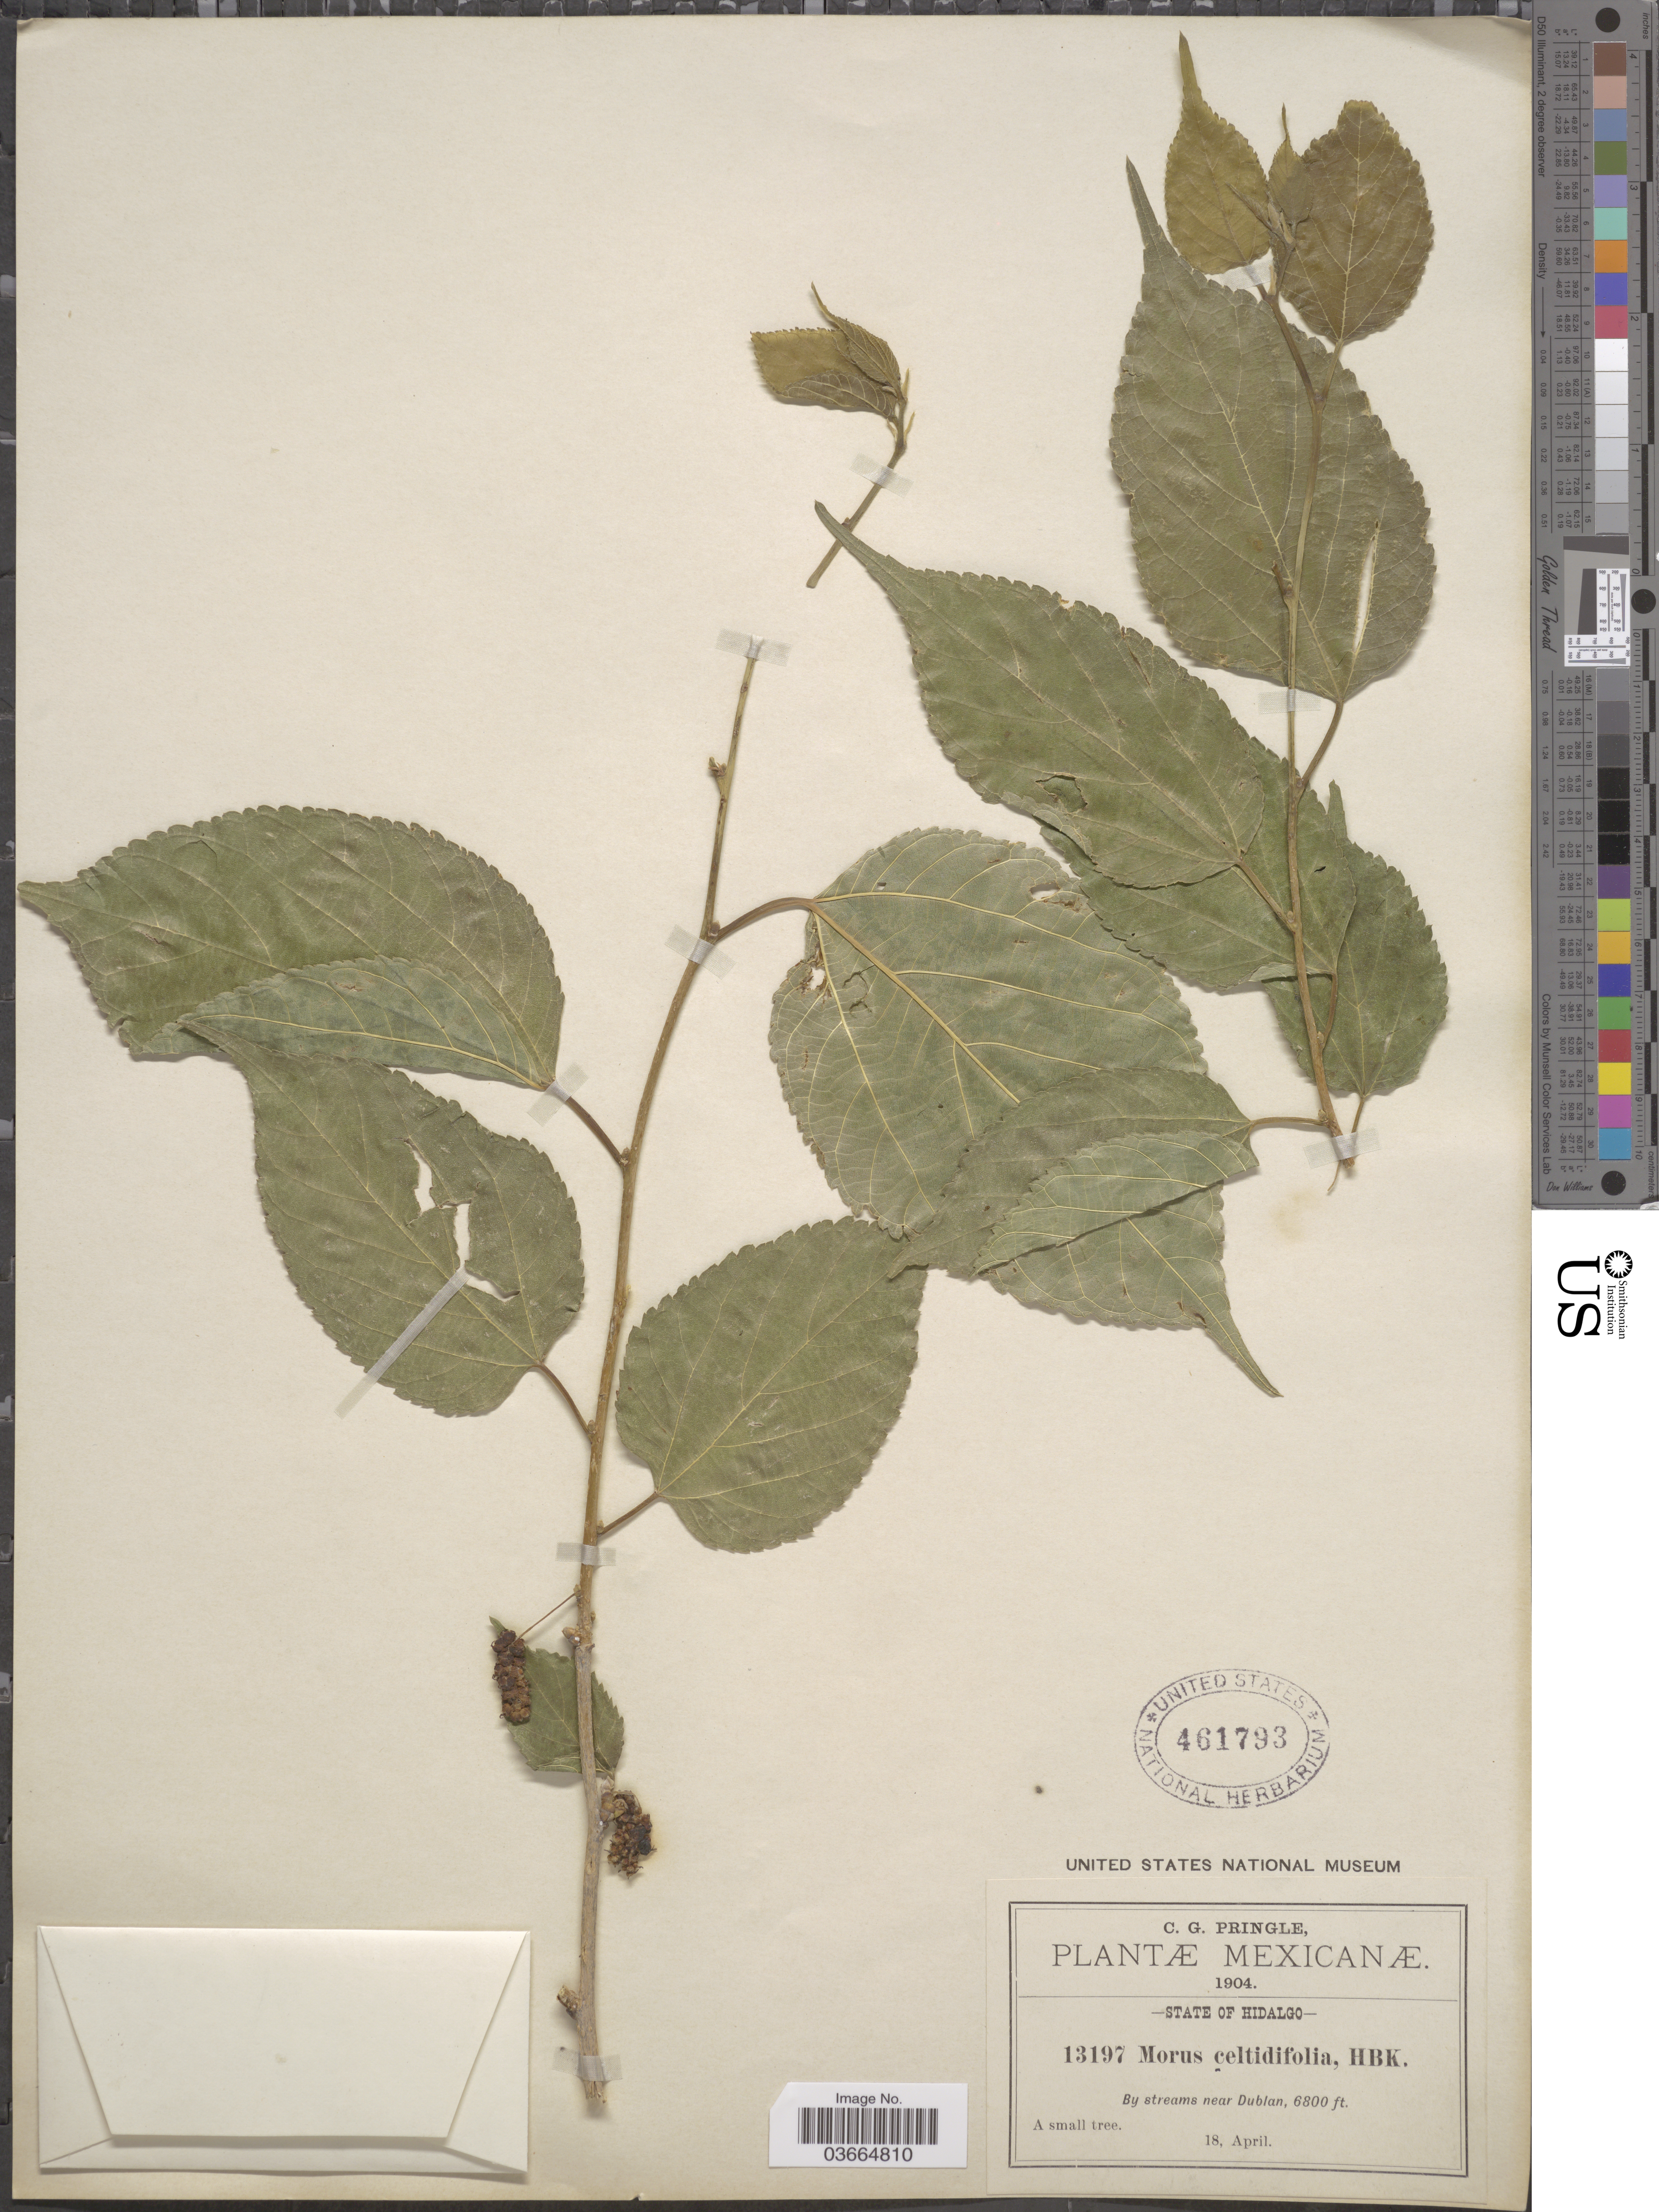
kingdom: Plantae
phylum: Tracheophyta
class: Magnoliopsida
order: Rosales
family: Moraceae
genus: Morus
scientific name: Morus celtidifolia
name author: Kunth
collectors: C. G. Pringle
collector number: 13197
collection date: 1904-04-18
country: Mexico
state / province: Hidalgo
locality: By streams near Dublan.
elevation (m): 2073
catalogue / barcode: US 461793